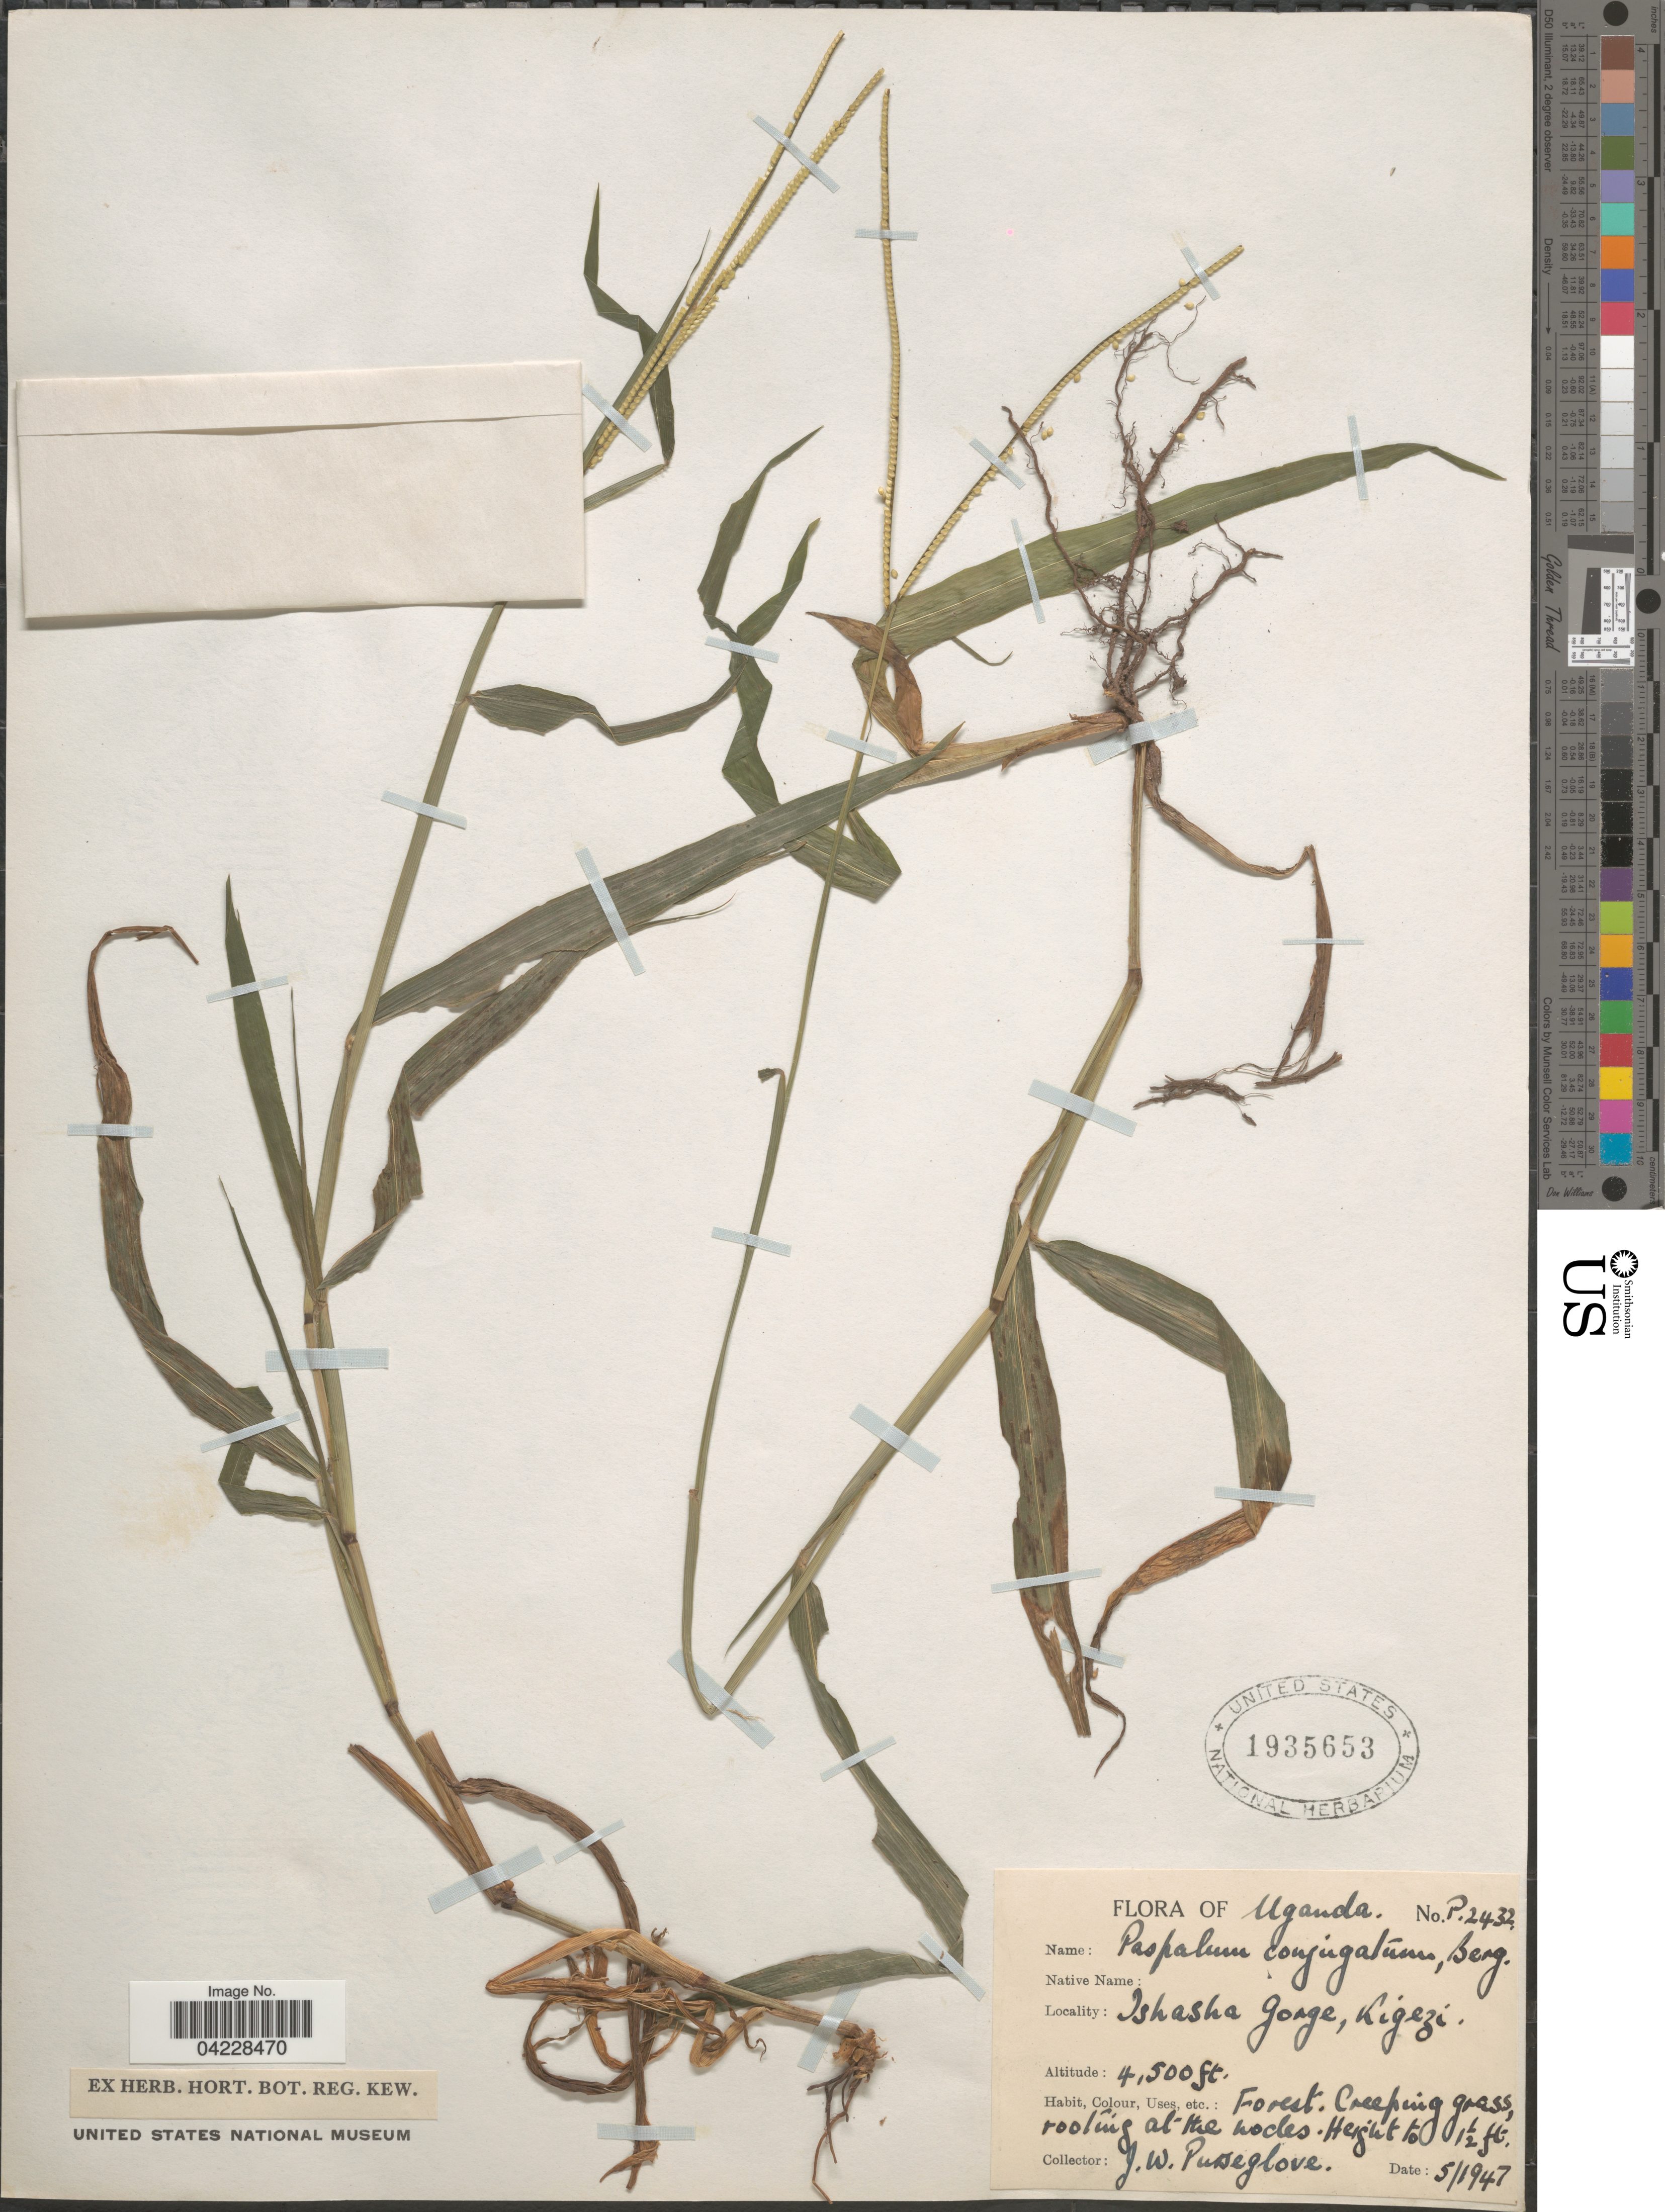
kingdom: Plantae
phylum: Tracheophyta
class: Liliopsida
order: Poales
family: Poaceae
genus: Paspalum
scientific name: Paspalum conjugatum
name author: P.J. Bergius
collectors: J. Purseglove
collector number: P2432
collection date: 1947-05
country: Uganda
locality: Ishasha Gorge, Kigezi.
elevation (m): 1372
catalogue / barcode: US 1935653